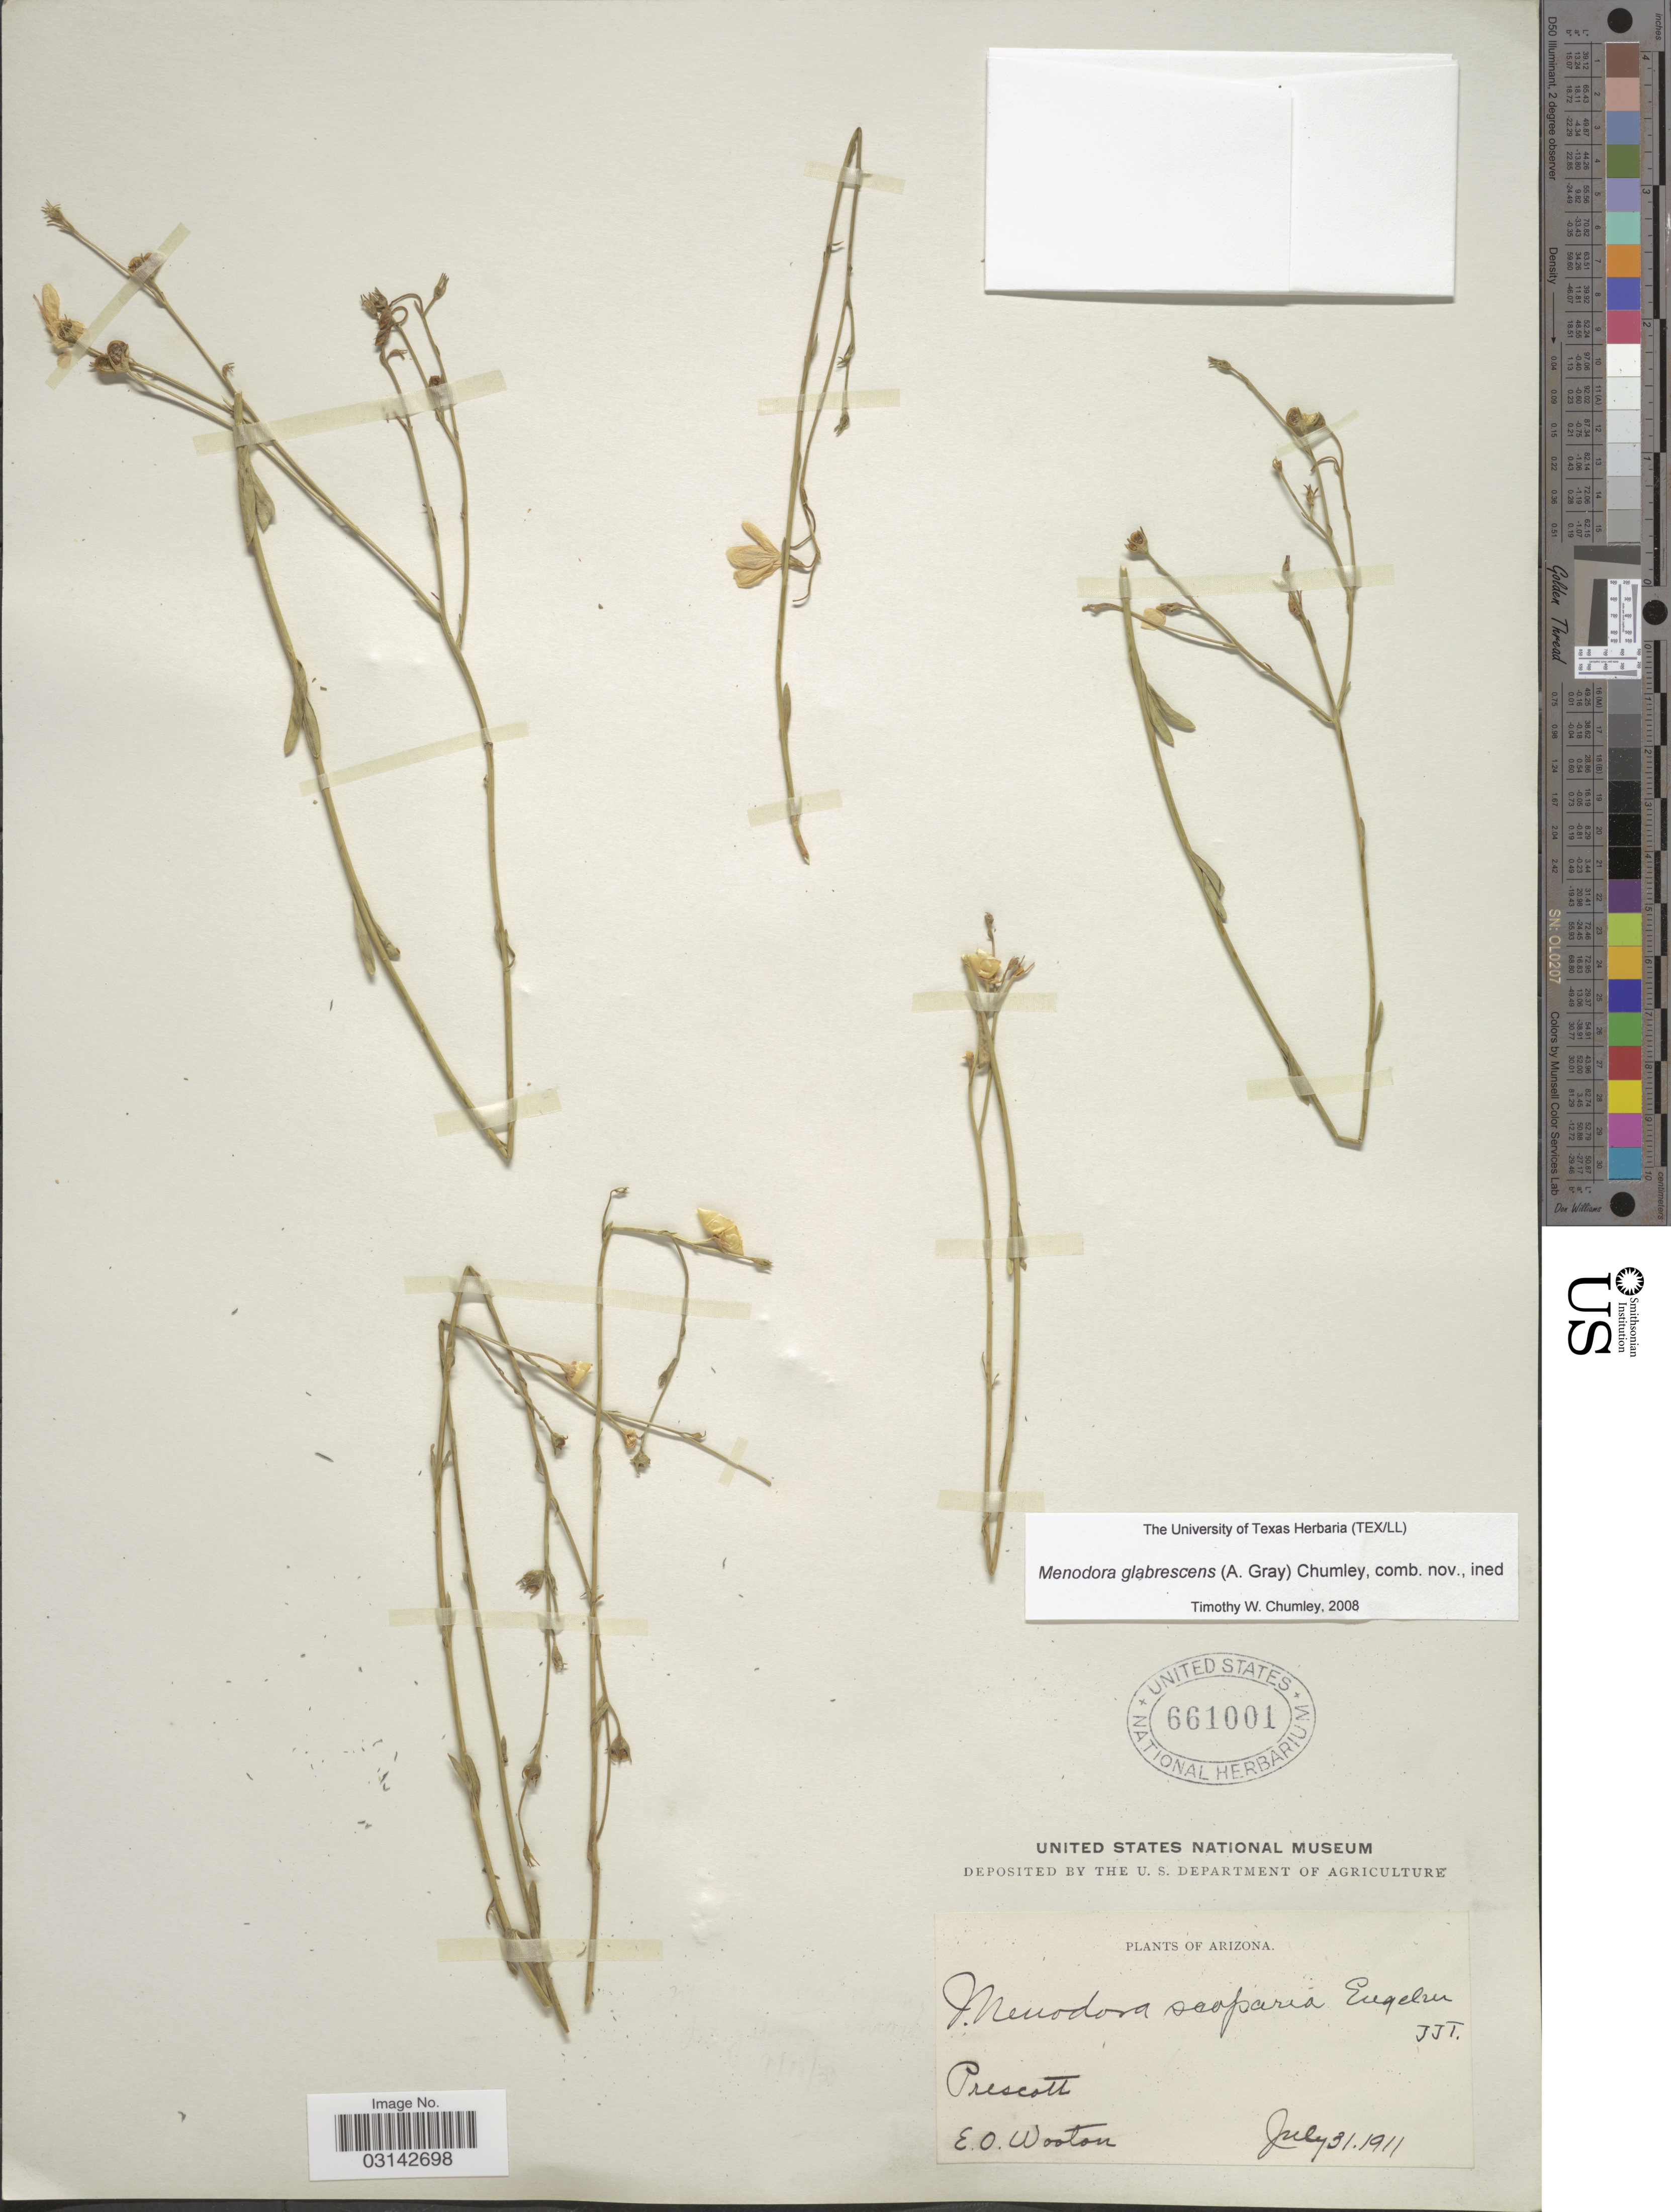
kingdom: Plantae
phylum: Tracheophyta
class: Magnoliopsida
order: Lamiales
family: Oleaceae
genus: Menodora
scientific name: Menodora glabrescens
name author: Chumley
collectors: E. O. Wooton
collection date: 1911-07-31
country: United States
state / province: Arizona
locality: Prescott.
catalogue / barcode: US 661001